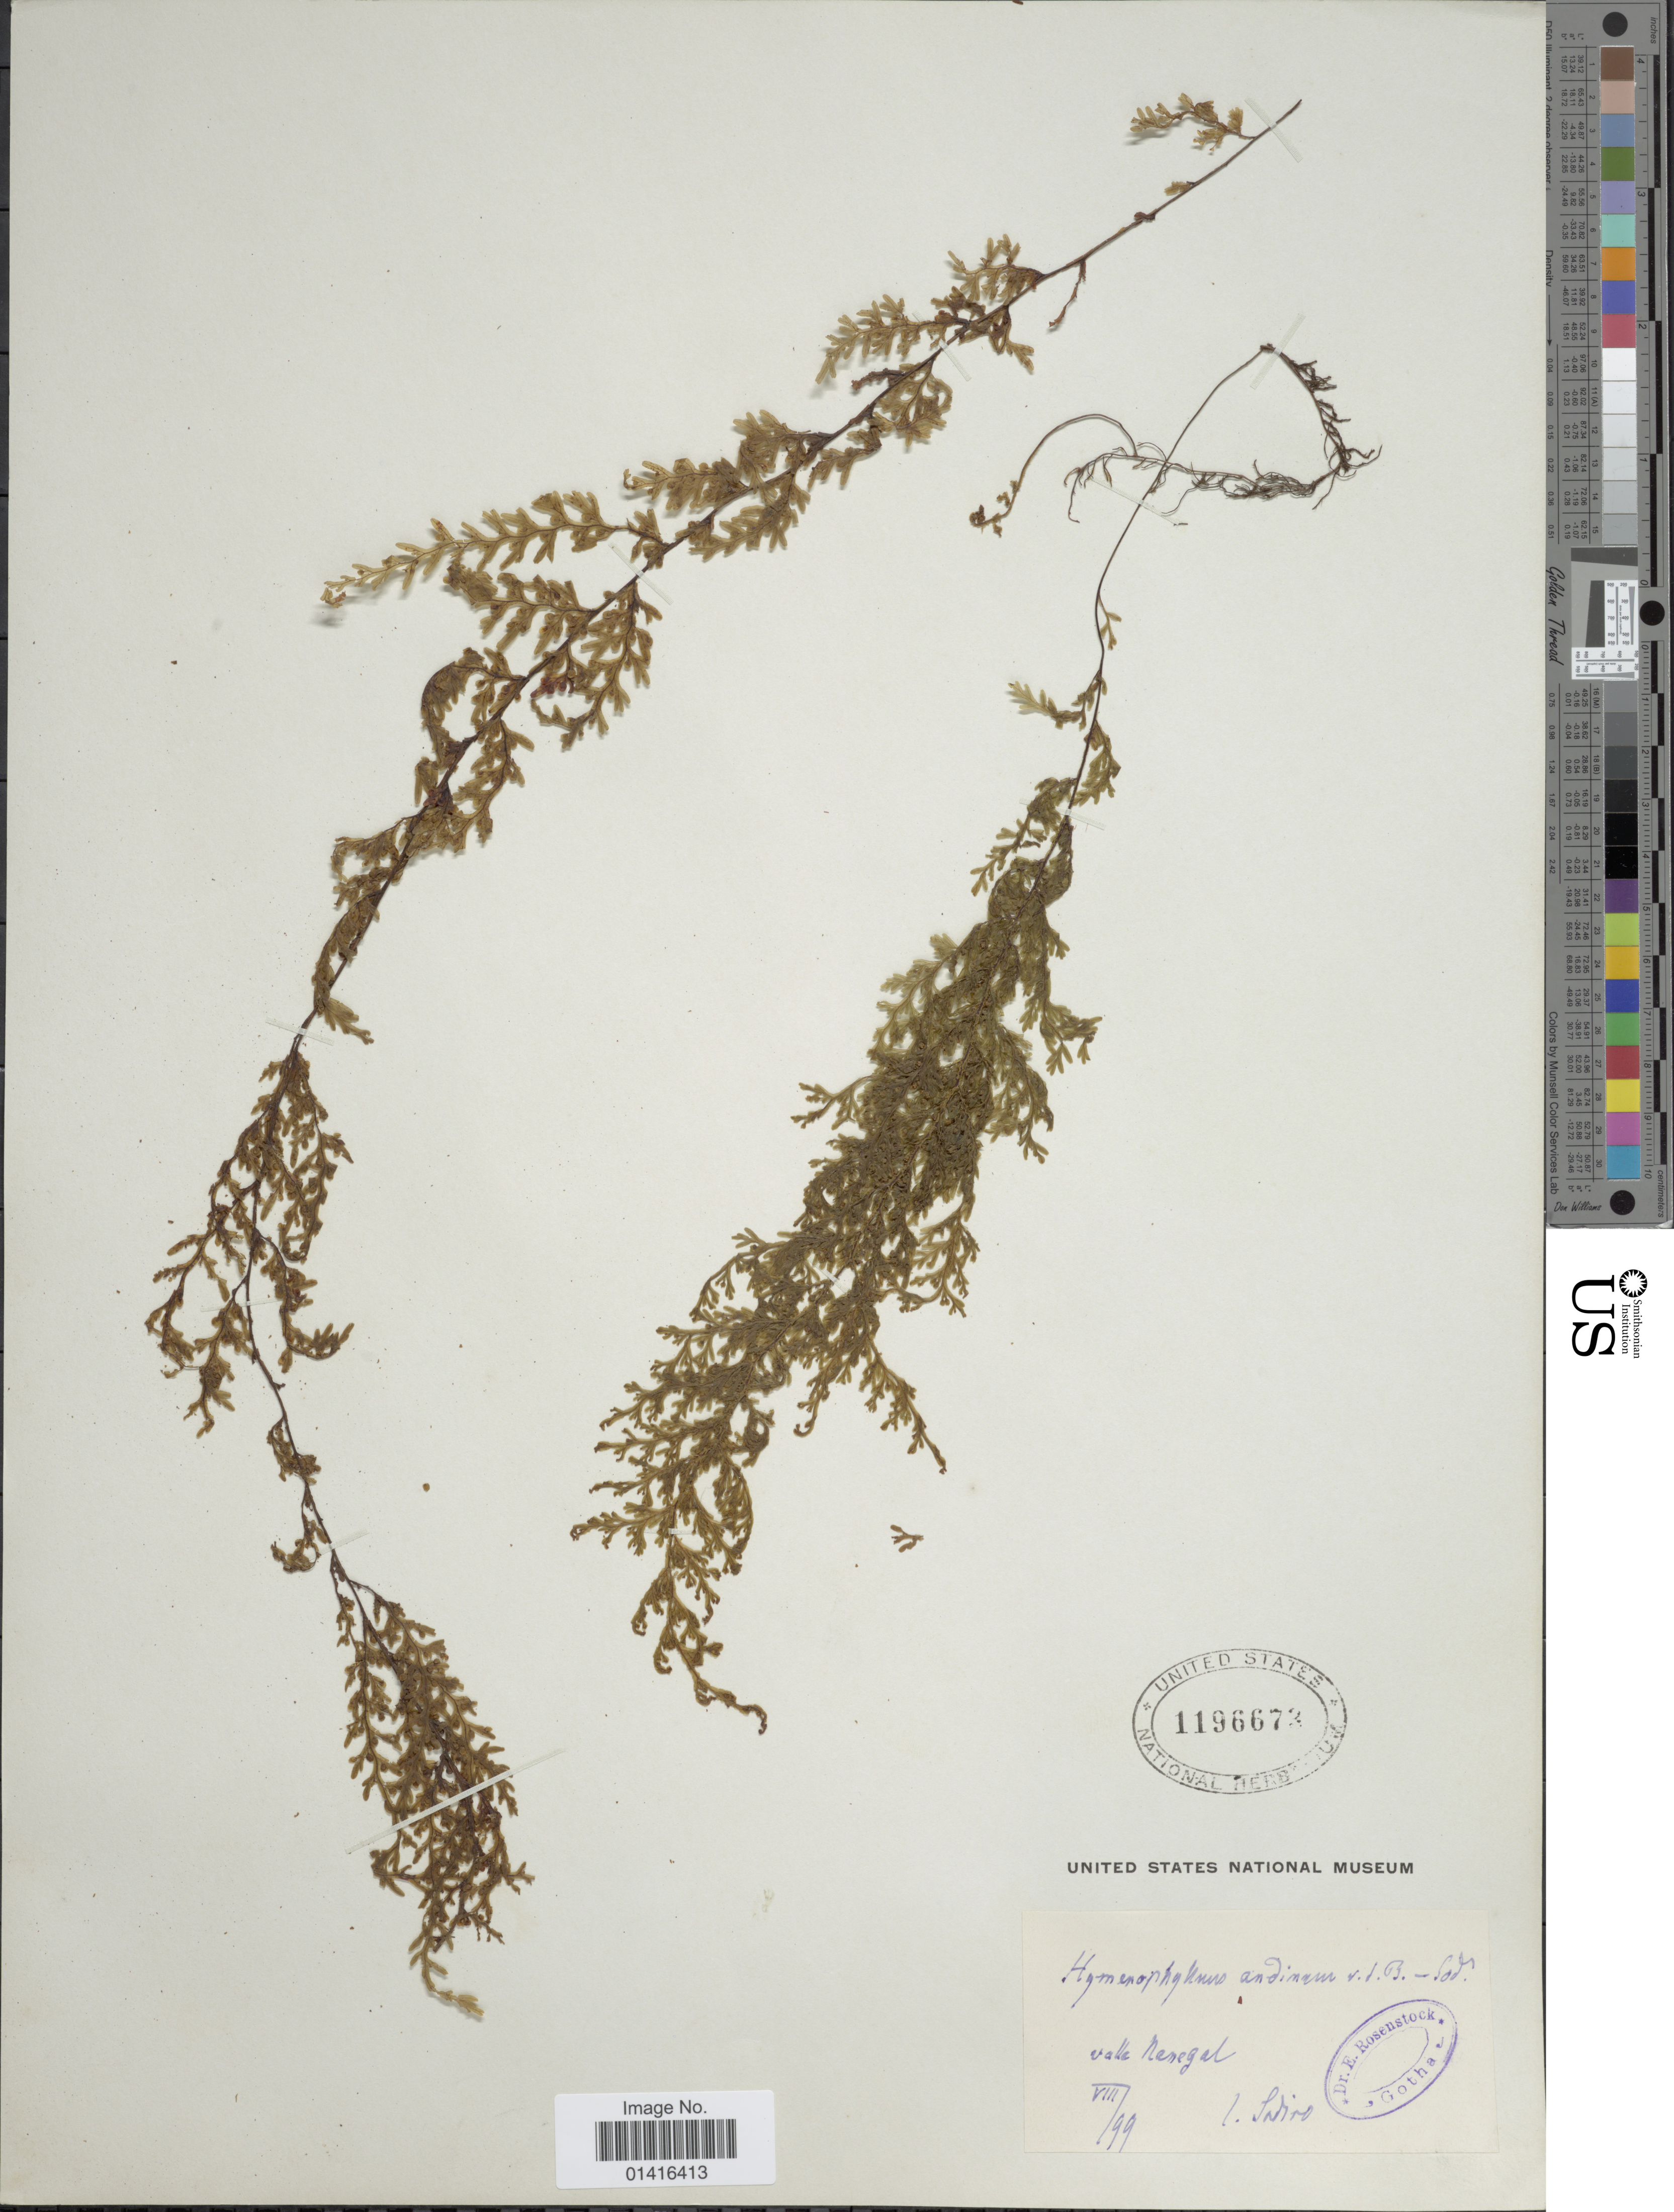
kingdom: Plantae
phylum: Tracheophyta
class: Polypodiopsida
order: Hymenophyllales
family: Hymenophyllaceae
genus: Hymenophyllum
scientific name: Hymenophyllum myriocarpum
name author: Hook.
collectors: Sodiro, --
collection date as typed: Transcribed d/m/y: /8/99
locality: Valle Nanegal. [interpreted]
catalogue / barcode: US 1196673